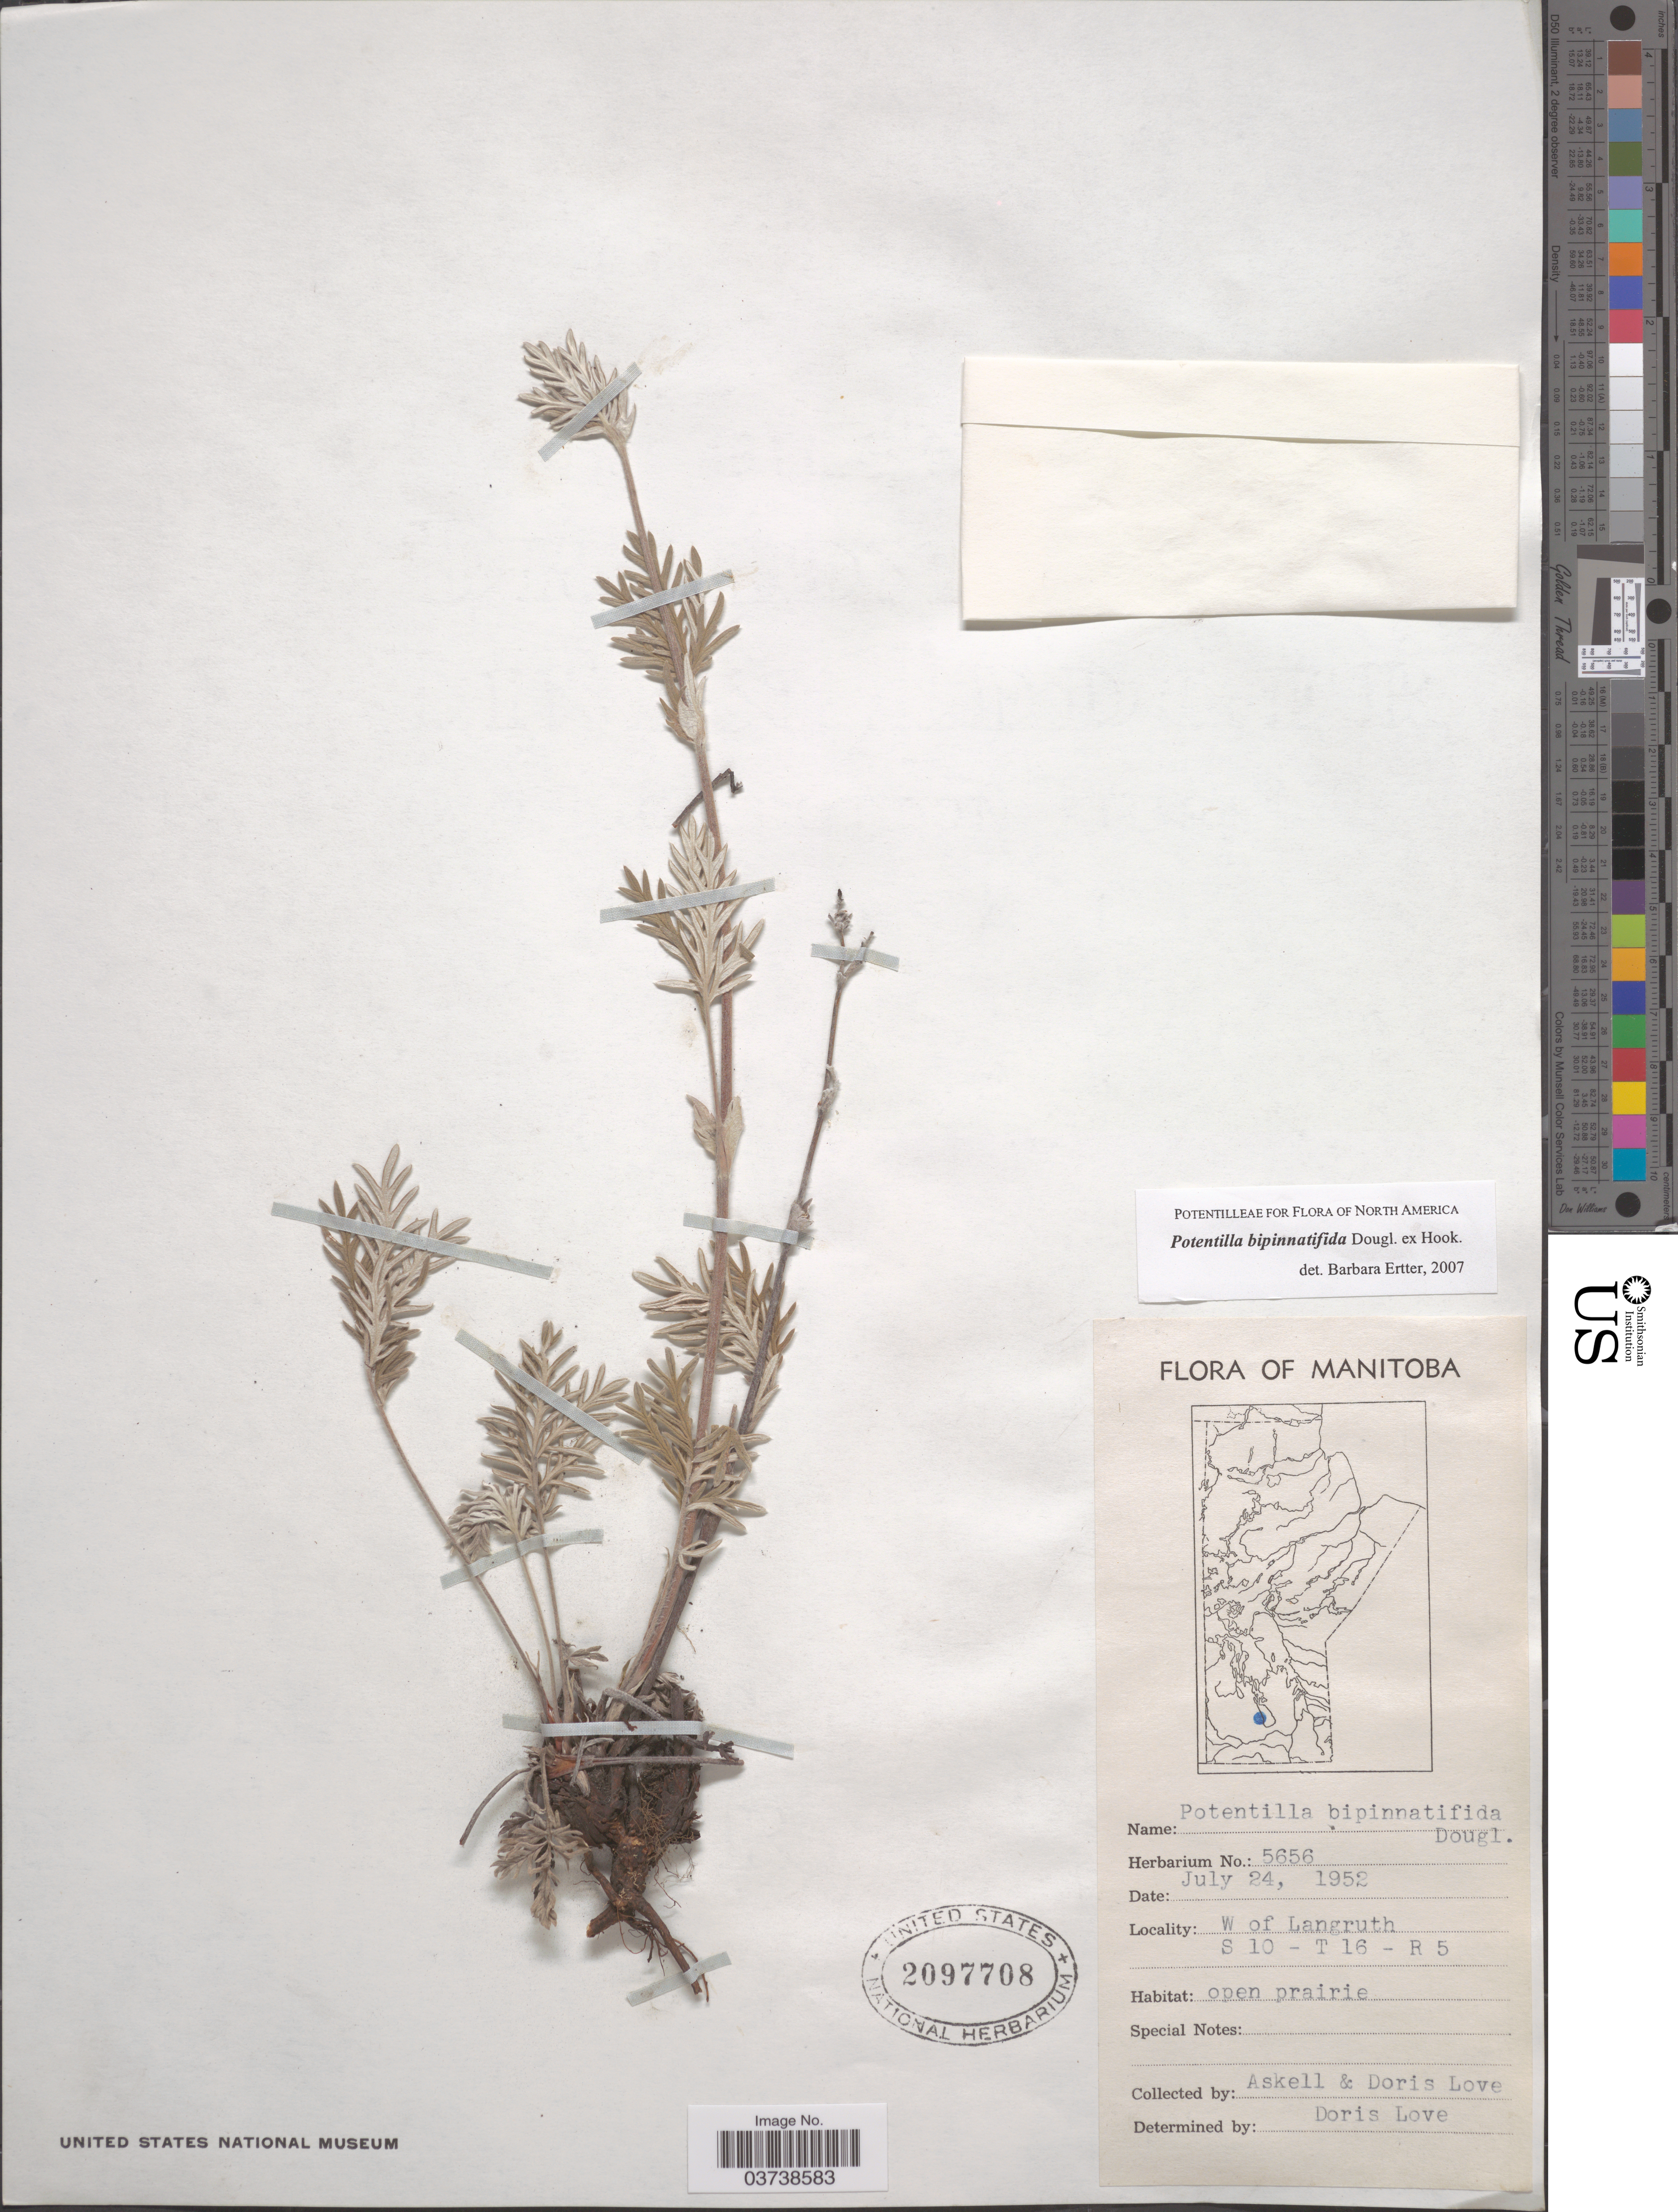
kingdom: Plantae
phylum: Tracheophyta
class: Magnoliopsida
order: Rosales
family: Rosaceae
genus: Potentilla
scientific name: Potentilla bipinnatifida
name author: Douglas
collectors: Á. Löve & D. Löve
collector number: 5656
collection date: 1952-07-24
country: Canada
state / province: Manitoba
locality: W of Langruth. S 10 - T16 - R 5.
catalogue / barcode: US 2097708